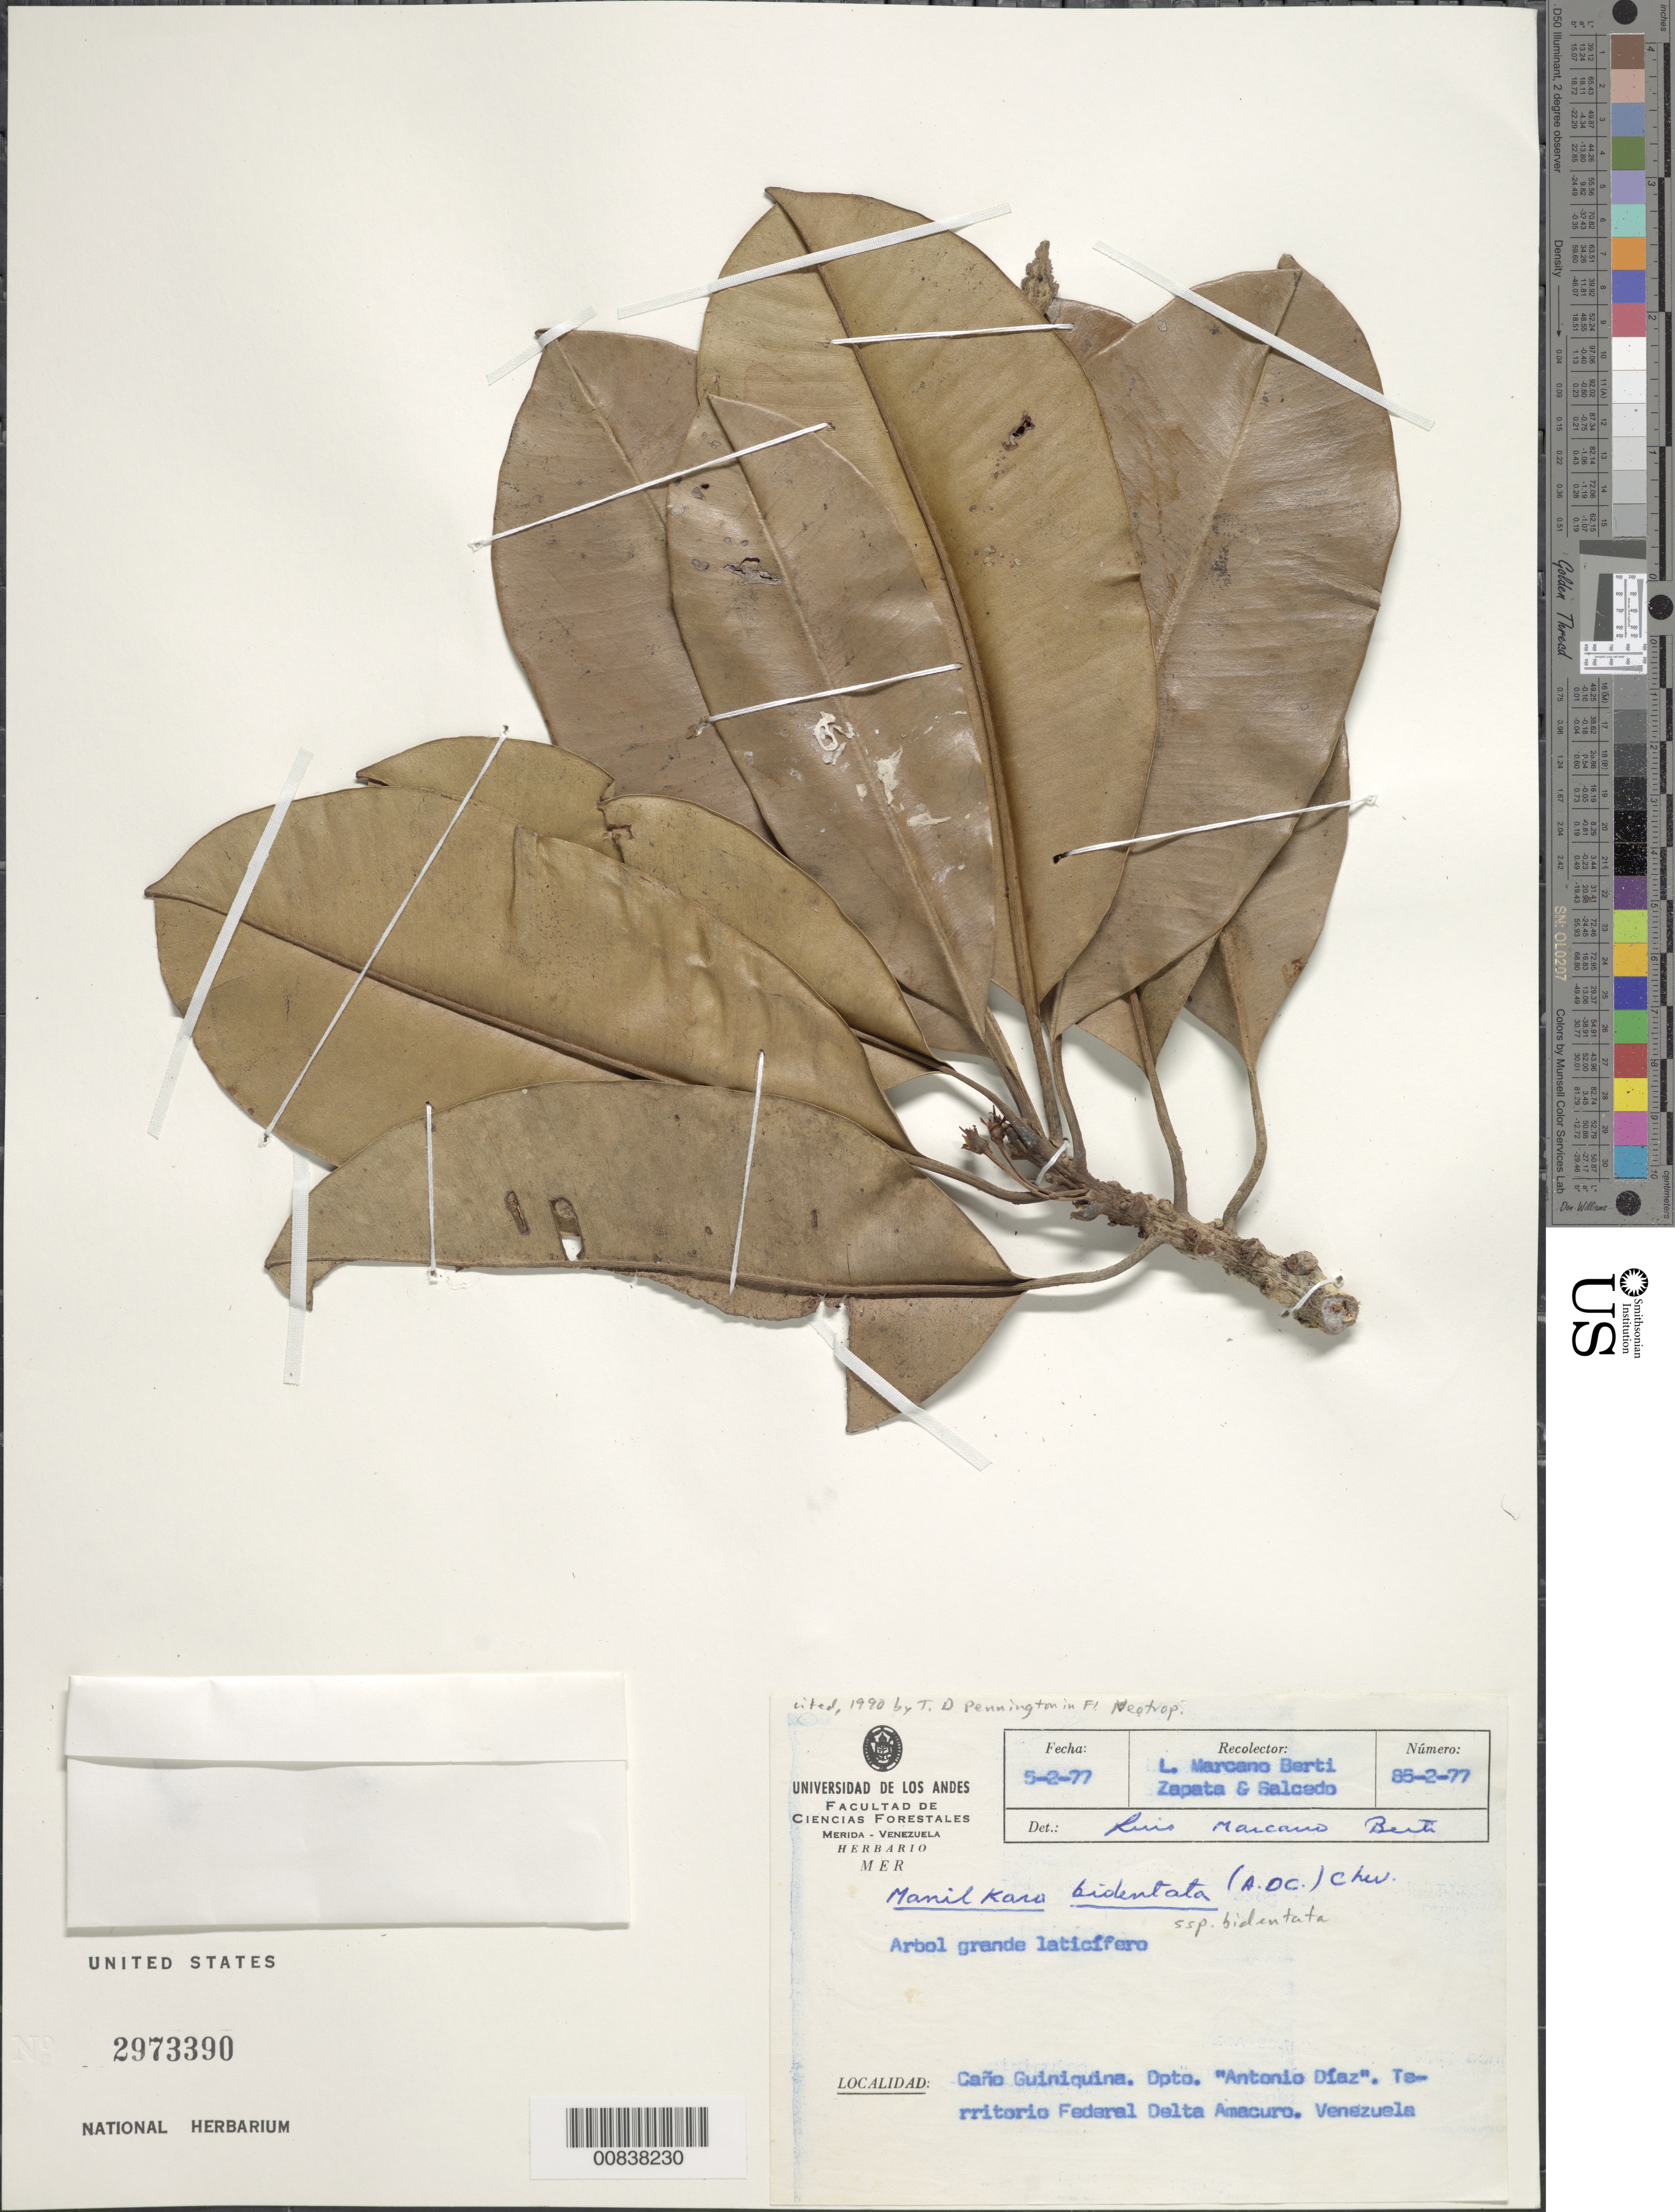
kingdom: Plantae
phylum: Tracheophyta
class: Magnoliopsida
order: Ericales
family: Sapotaceae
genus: Manilkara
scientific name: Manilkara bidentata subsp. bidentata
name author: (A. DC.) A. Chev.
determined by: Marcano-Berti, L.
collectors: L. Marcano-Berti, -. Zapata & P. Salcedo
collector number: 85 2 7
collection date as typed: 5-Feb-77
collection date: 1977-02-05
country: Venezuela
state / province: Delta Amacuro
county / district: Antonio Díaz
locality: Caño Guiniquina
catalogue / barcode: US 2973390